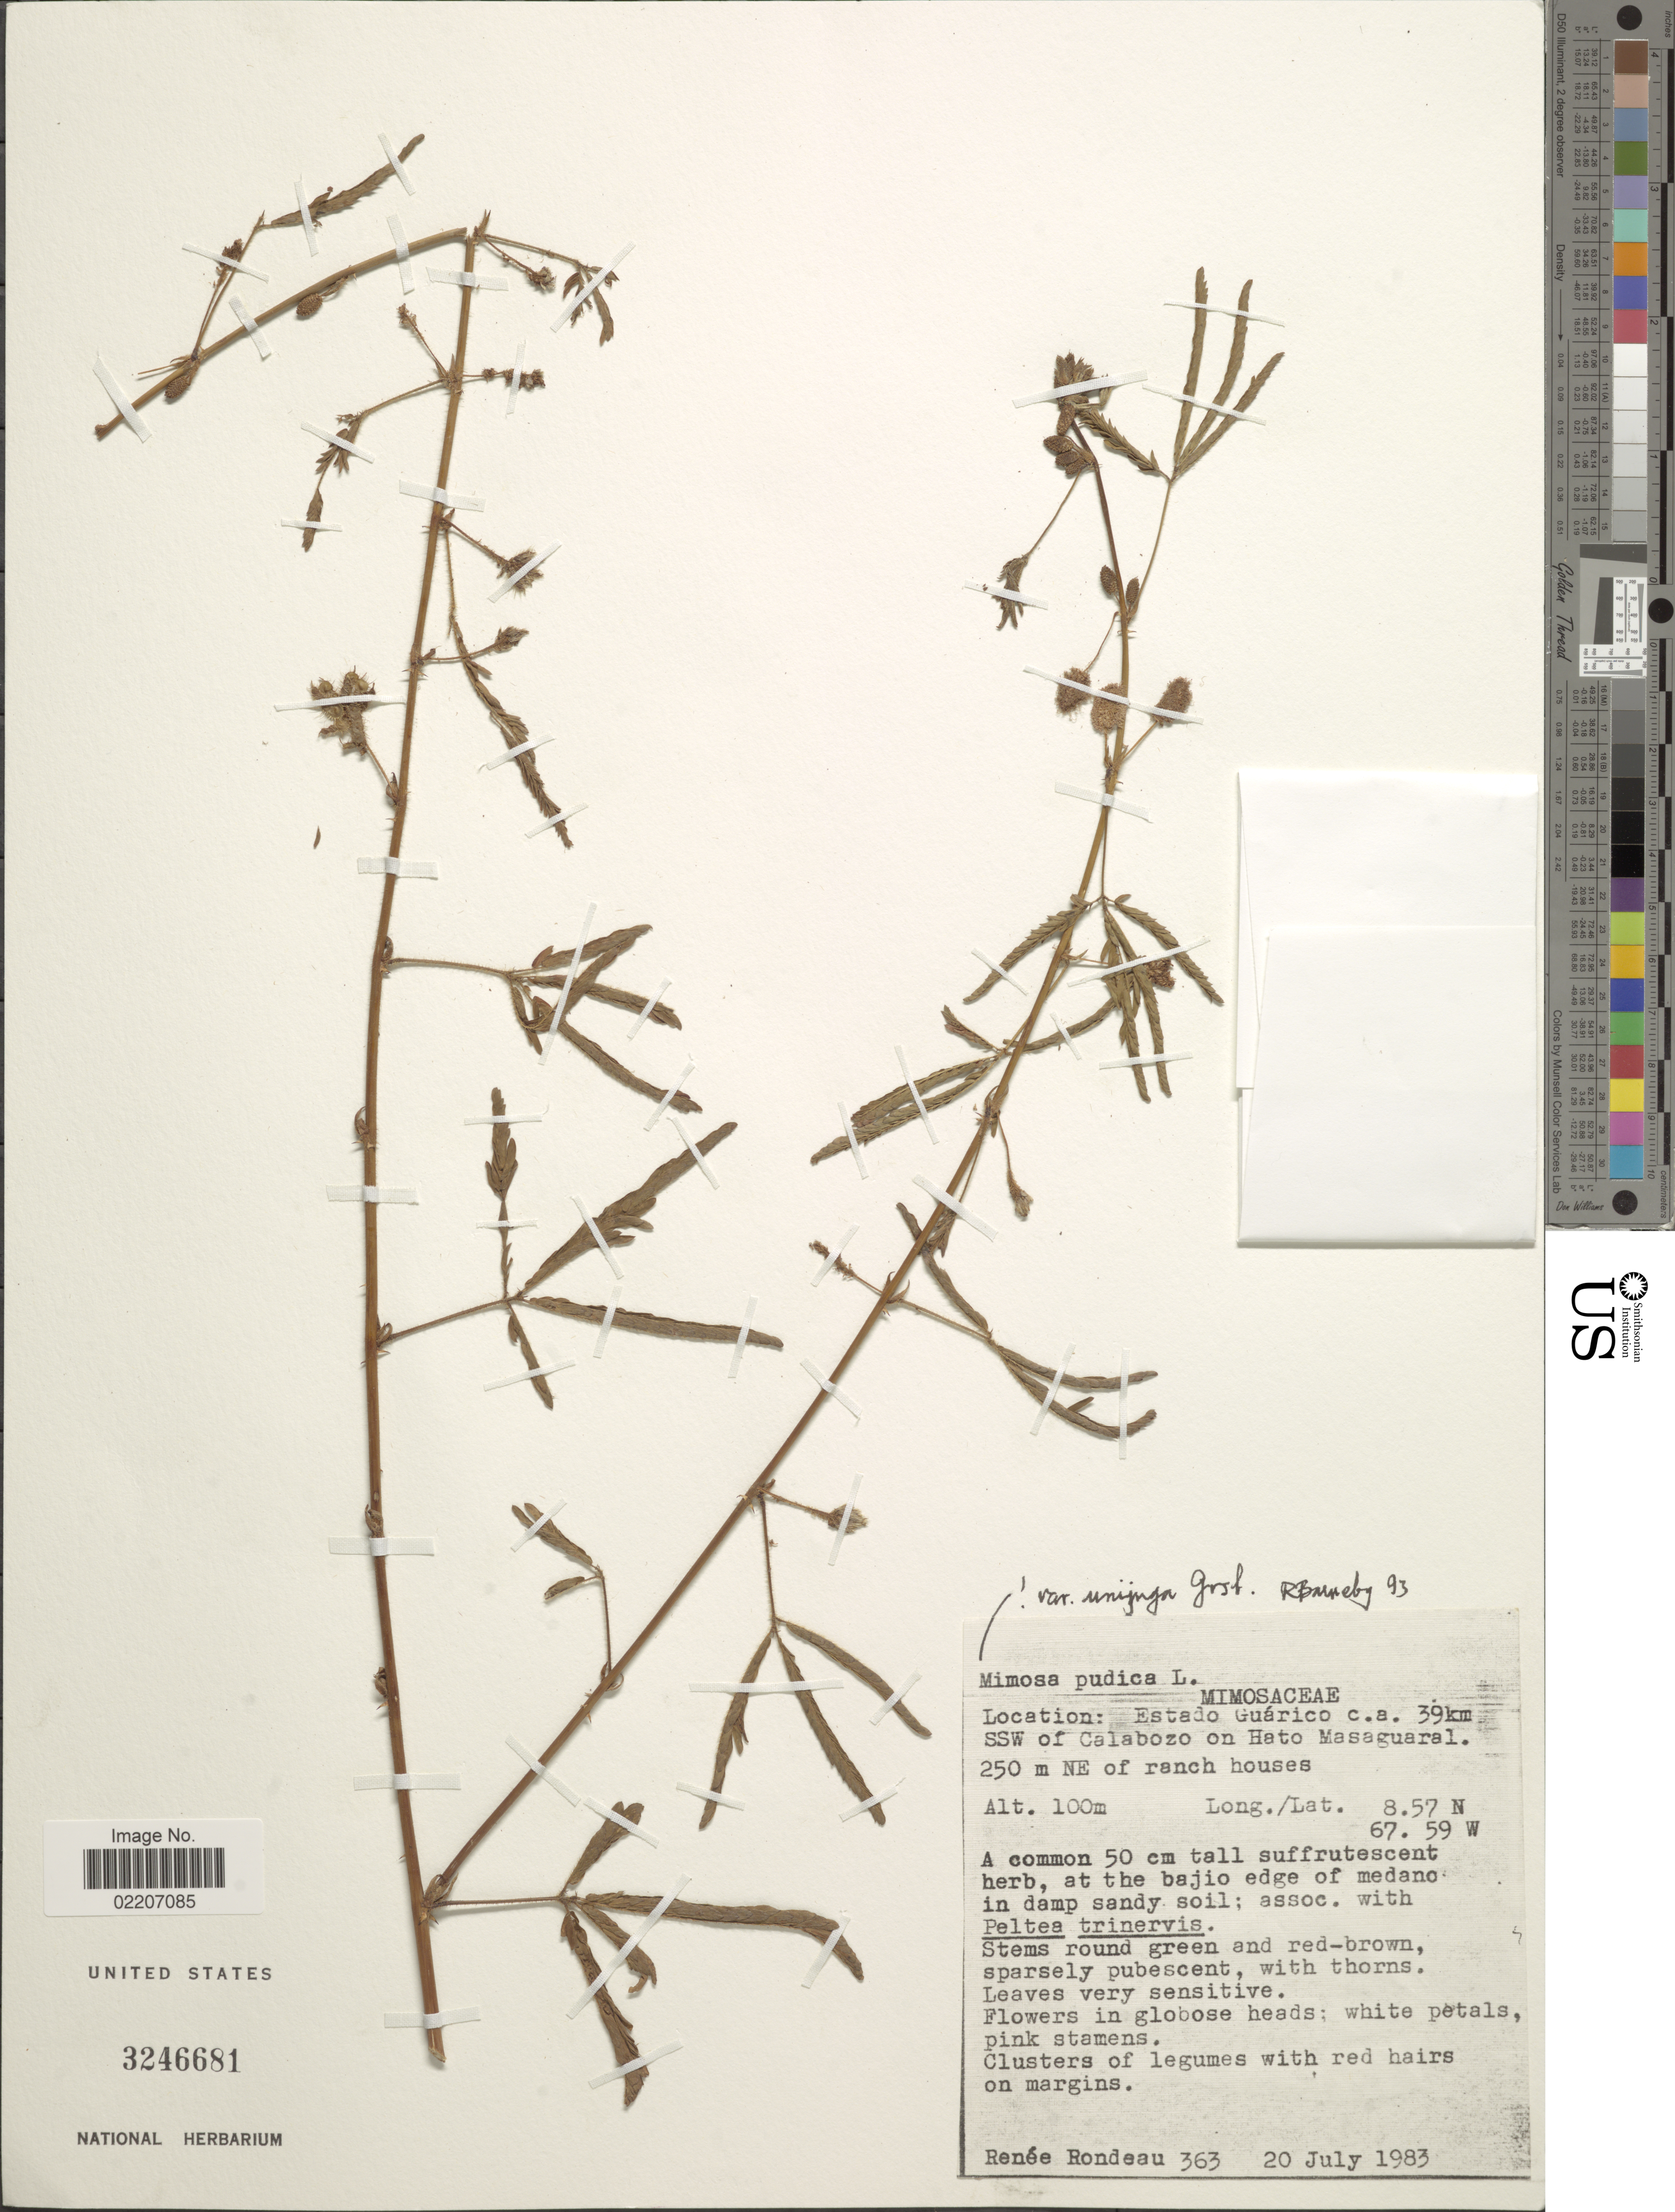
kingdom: Plantae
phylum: Tracheophyta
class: Magnoliopsida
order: Fabales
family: Fabaceae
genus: Mimosa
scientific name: Mimosa pudica var. unijuga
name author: (Walp. & Duchass.) Griseb.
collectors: R. Rondeau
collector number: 363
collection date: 1983-07-20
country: Venezuela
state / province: Guárico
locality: Estado Guarico, 39 km SSW of Calabozo on Hato Masaguaral, 250 m NE of Ranch houses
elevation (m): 100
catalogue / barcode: US 3246681